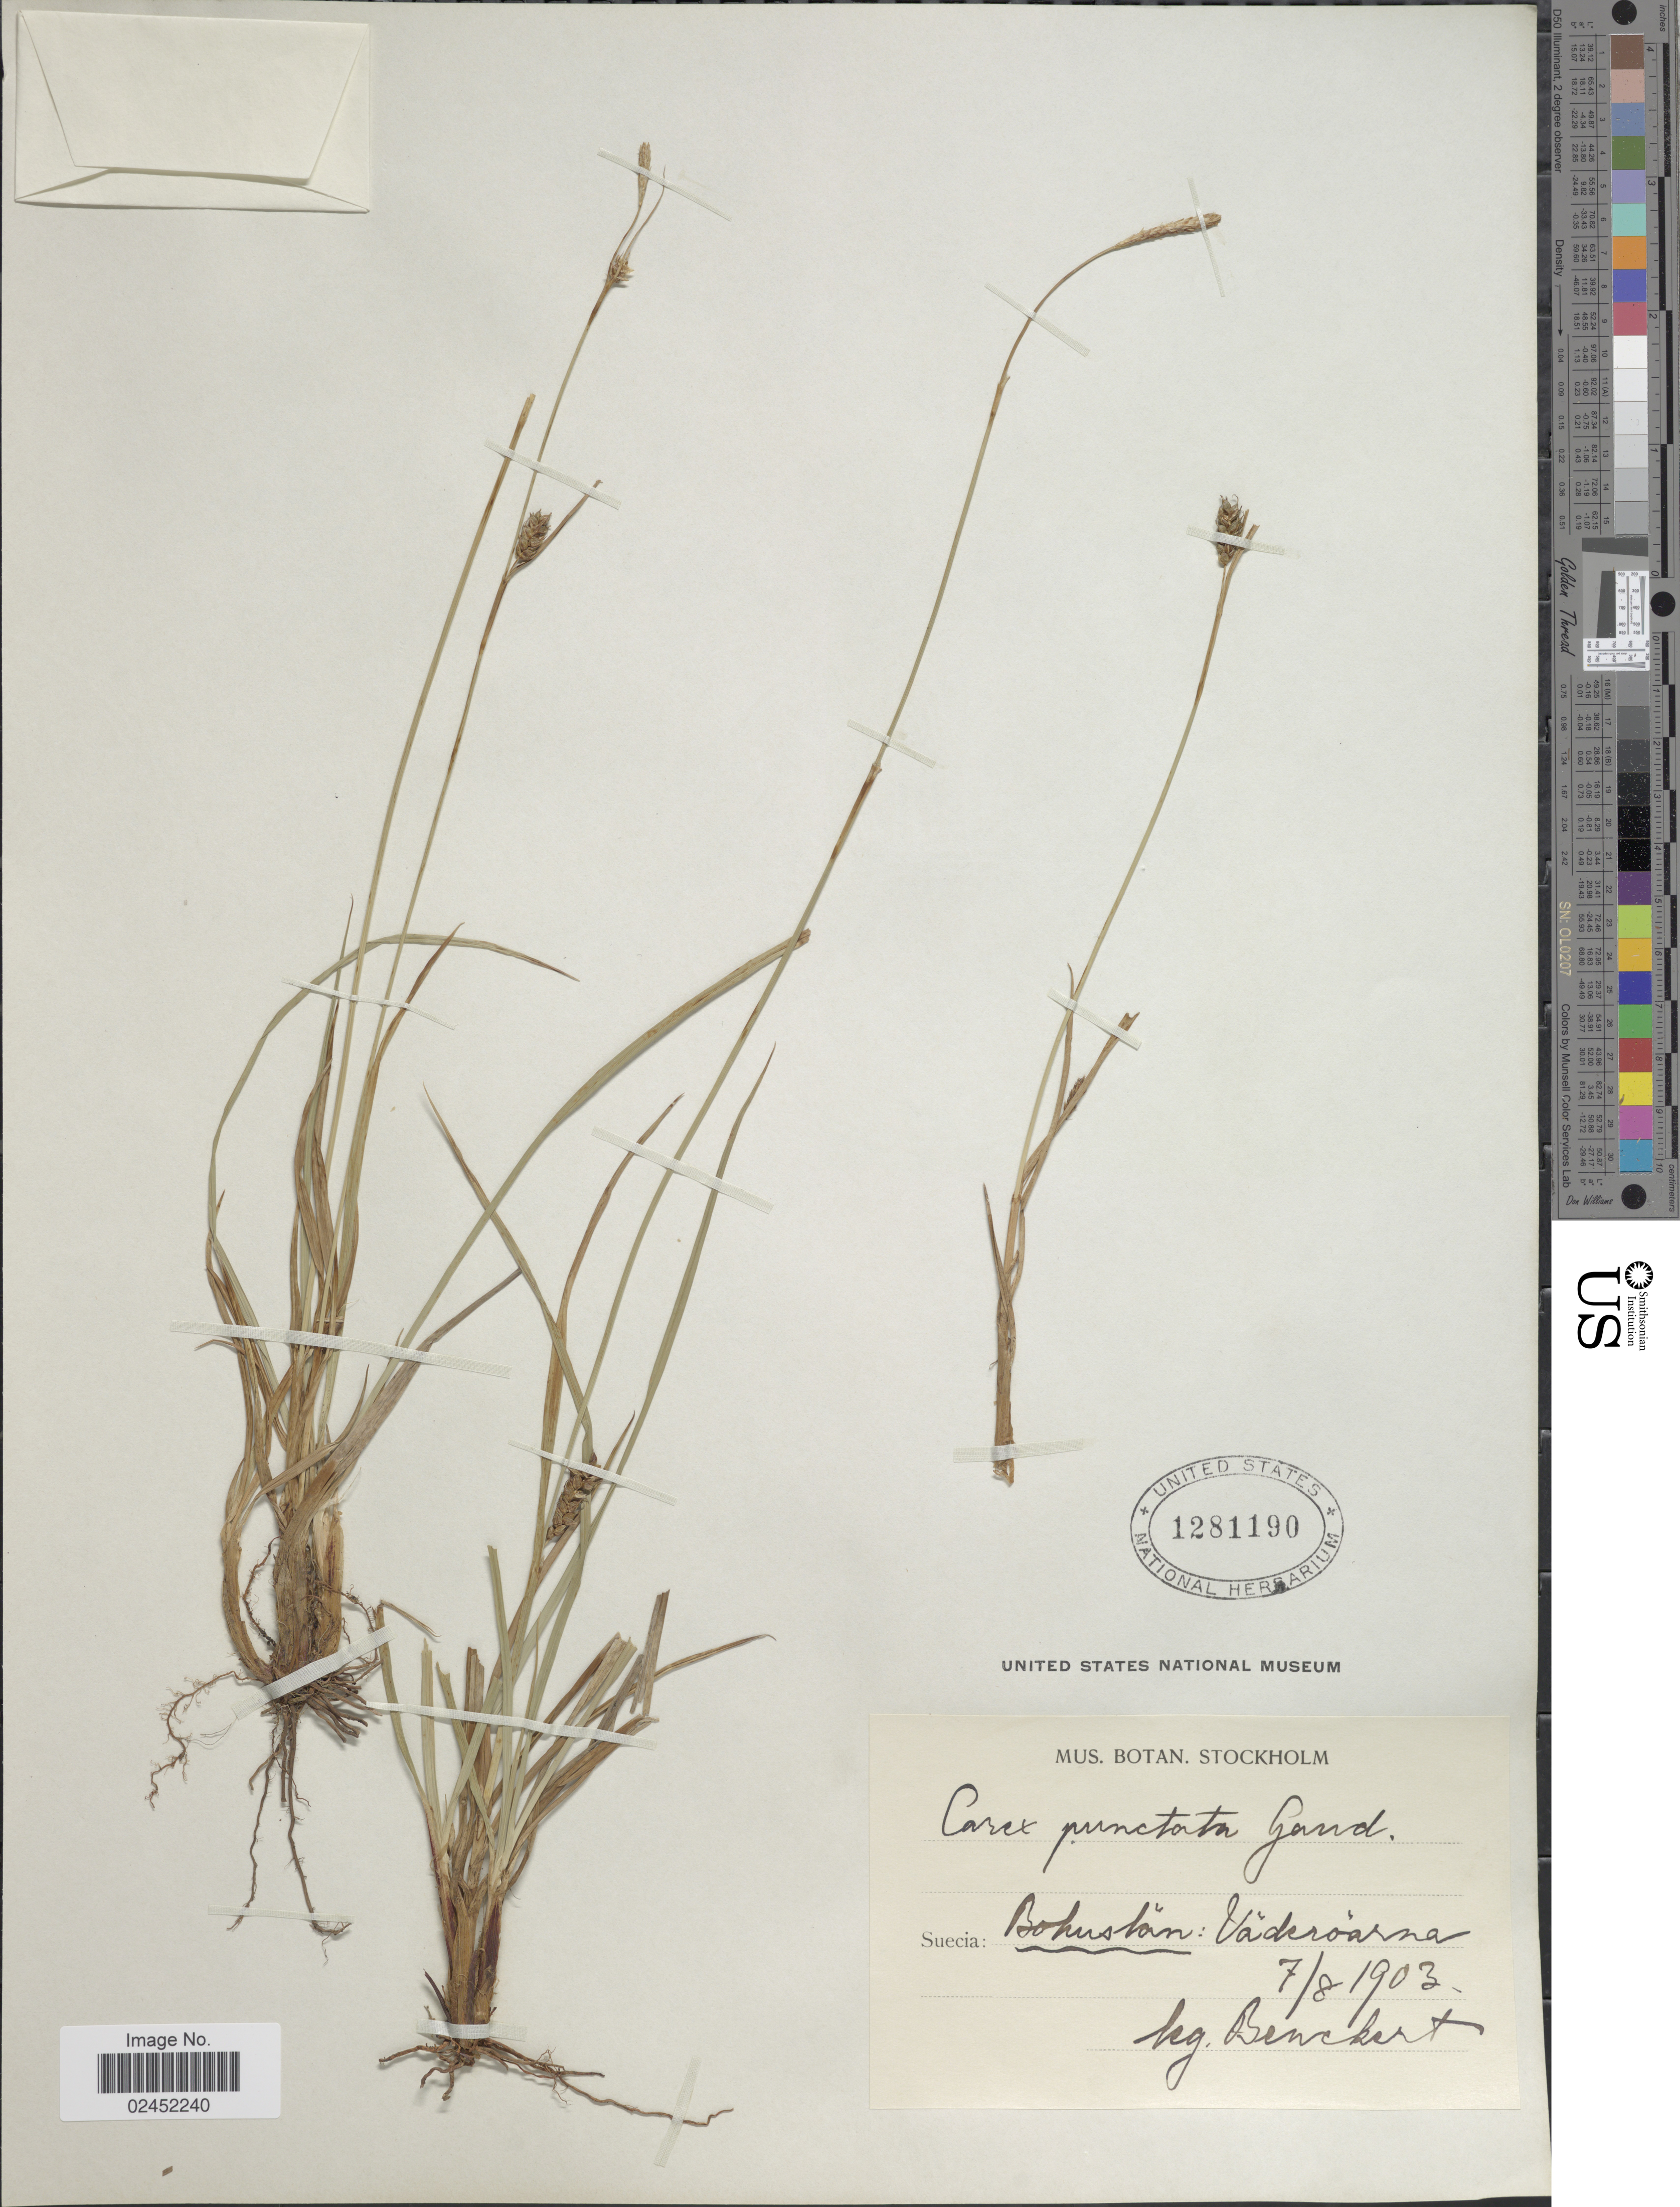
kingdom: Plantae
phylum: Tracheophyta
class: Liliopsida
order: Poales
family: Cyperaceae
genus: Carex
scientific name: Carex punctata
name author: Gaudin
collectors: Benckert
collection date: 1903-08-07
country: Sweden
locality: Suecia: Bohuslan: Vaderoarna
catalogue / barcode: US 1281190